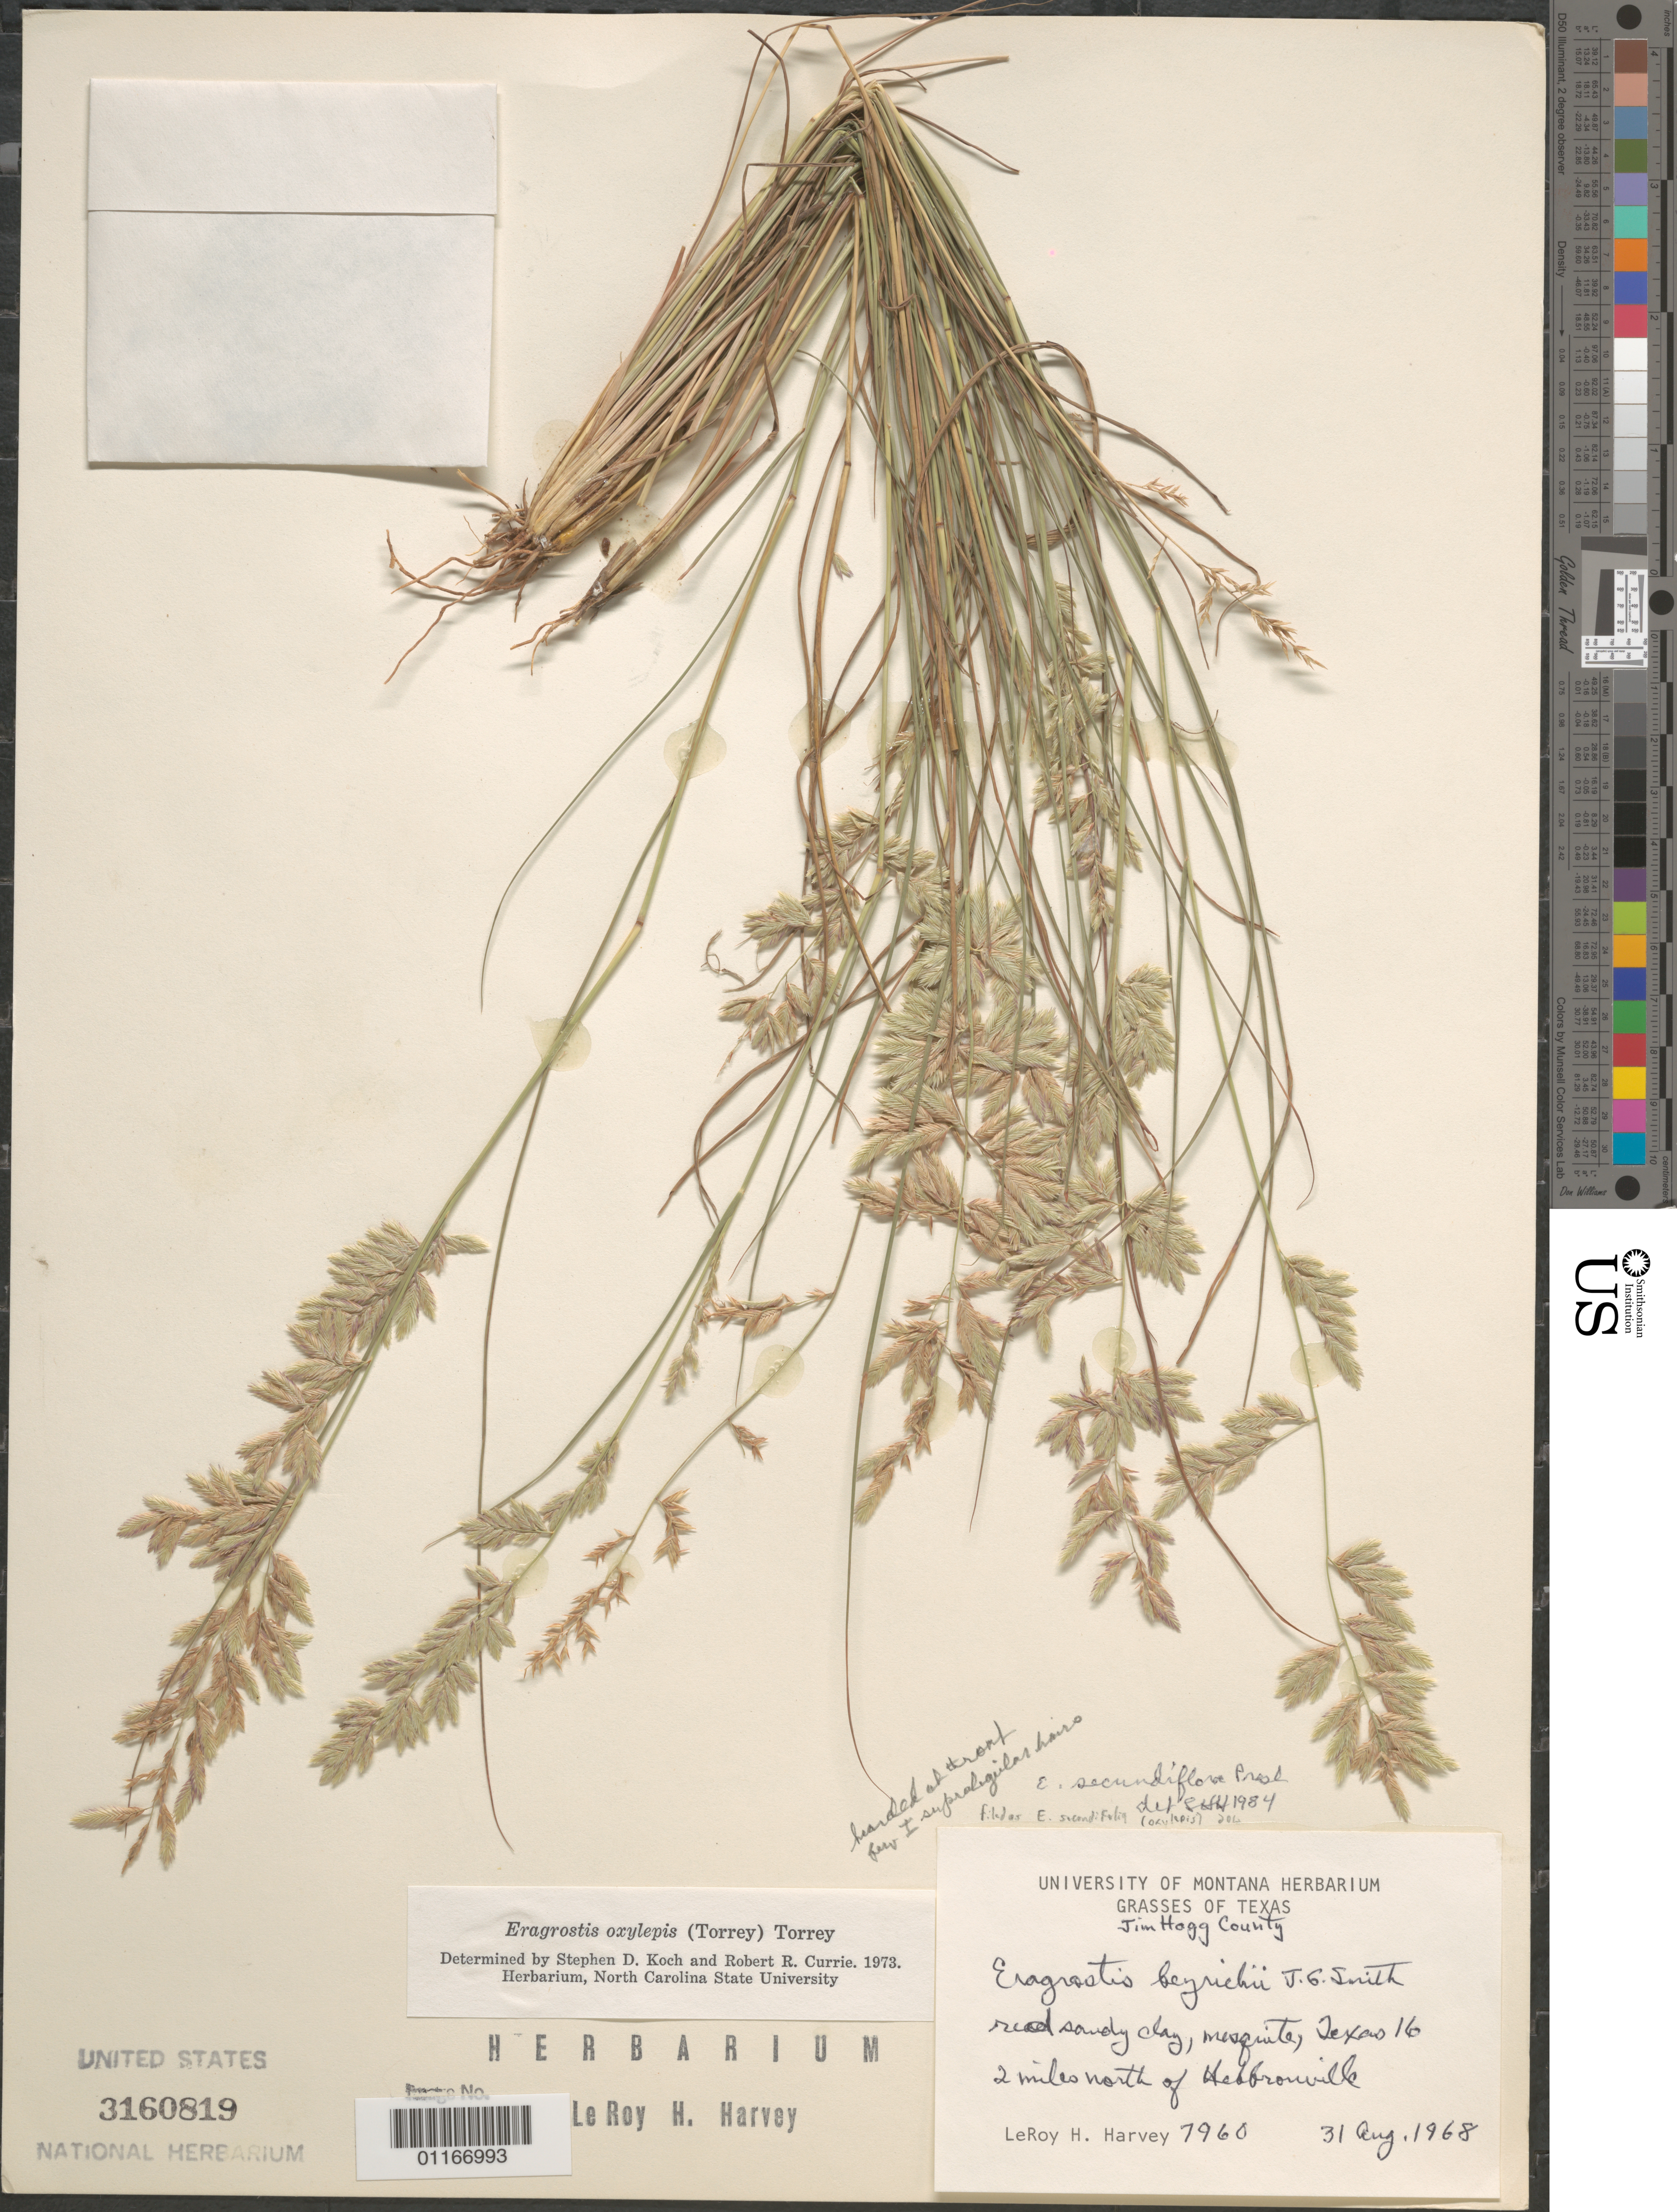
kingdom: Plantae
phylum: Tracheophyta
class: Liliopsida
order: Poales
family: Poaceae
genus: Eragrostis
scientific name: Eragrostis secundiflora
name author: J. Presl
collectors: L. H. Harvey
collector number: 7960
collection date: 1968-08-31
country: United States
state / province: Texas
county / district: Jim Hogg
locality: Texas 16, 2 miles north of Hebbronville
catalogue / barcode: US 3160819